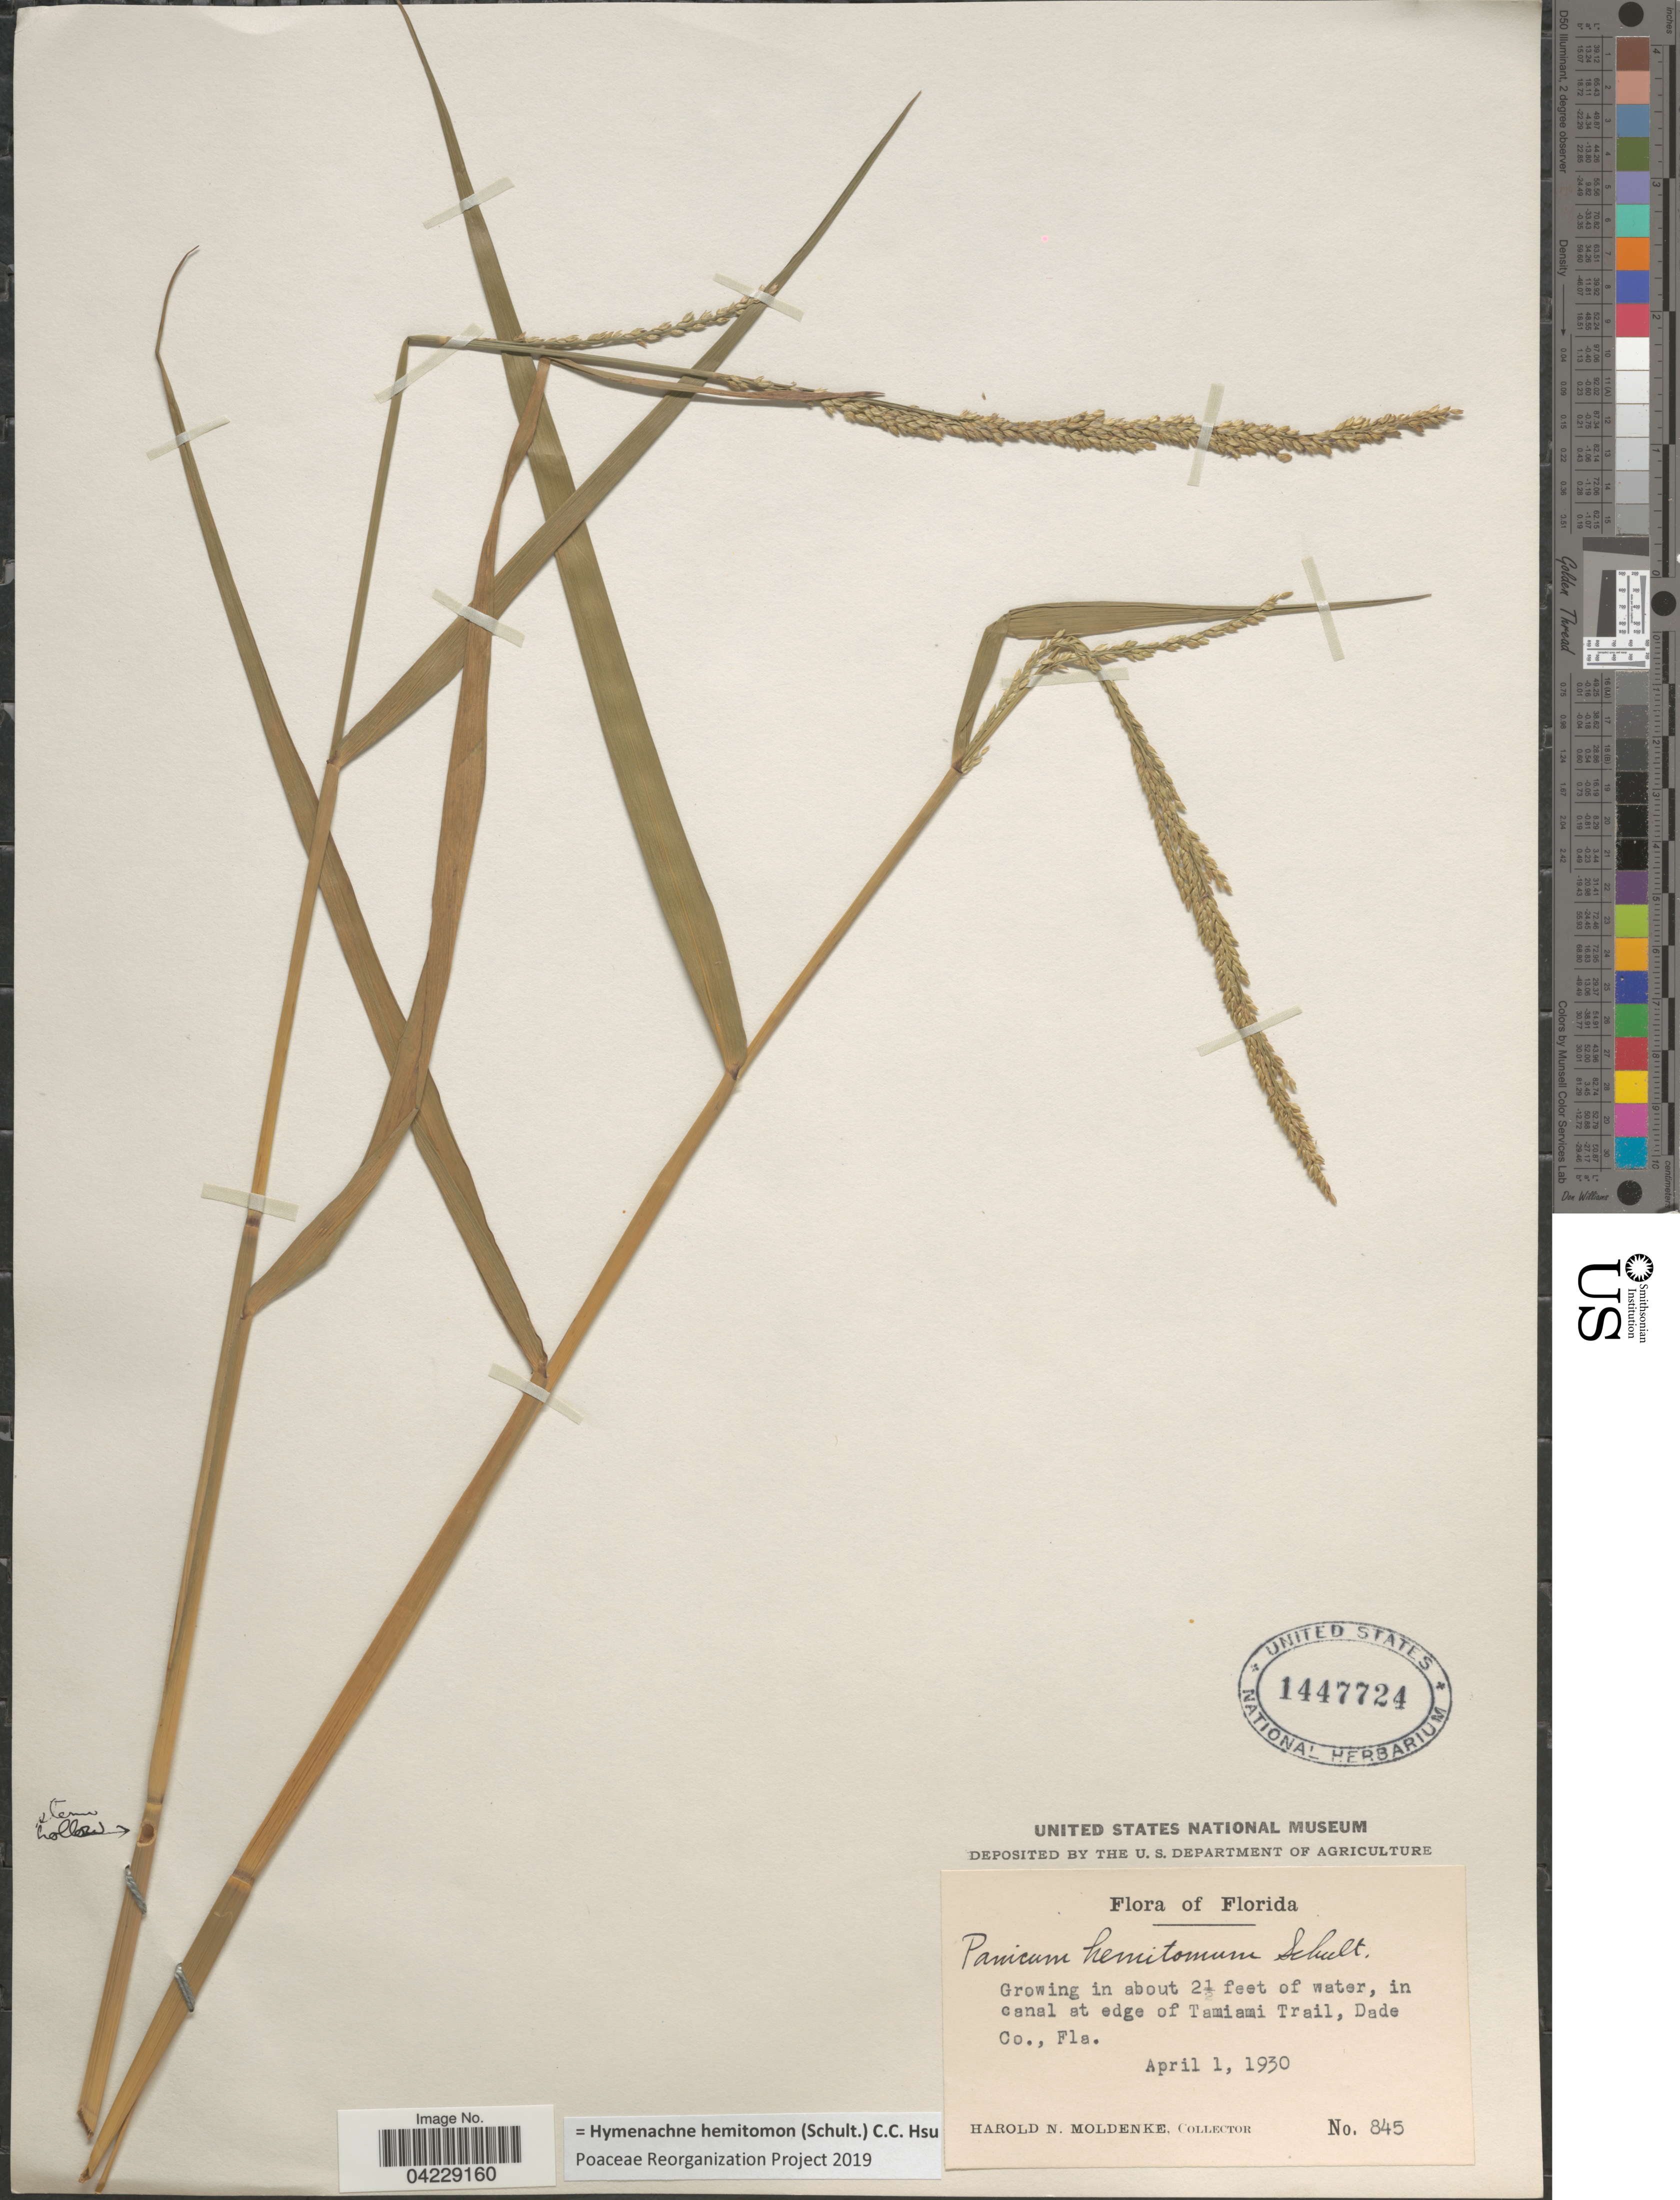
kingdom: Plantae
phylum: Tracheophyta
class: Liliopsida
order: Poales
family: Poaceae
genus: Hymenachne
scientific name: Hymenachne hemitomon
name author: (Schult.) C. C. Hsu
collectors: H. N. Moldenke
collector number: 845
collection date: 1930-04-01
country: United States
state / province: Florida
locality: In canal at edge of Tamiami Trail, Dade Co.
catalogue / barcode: US 1447724